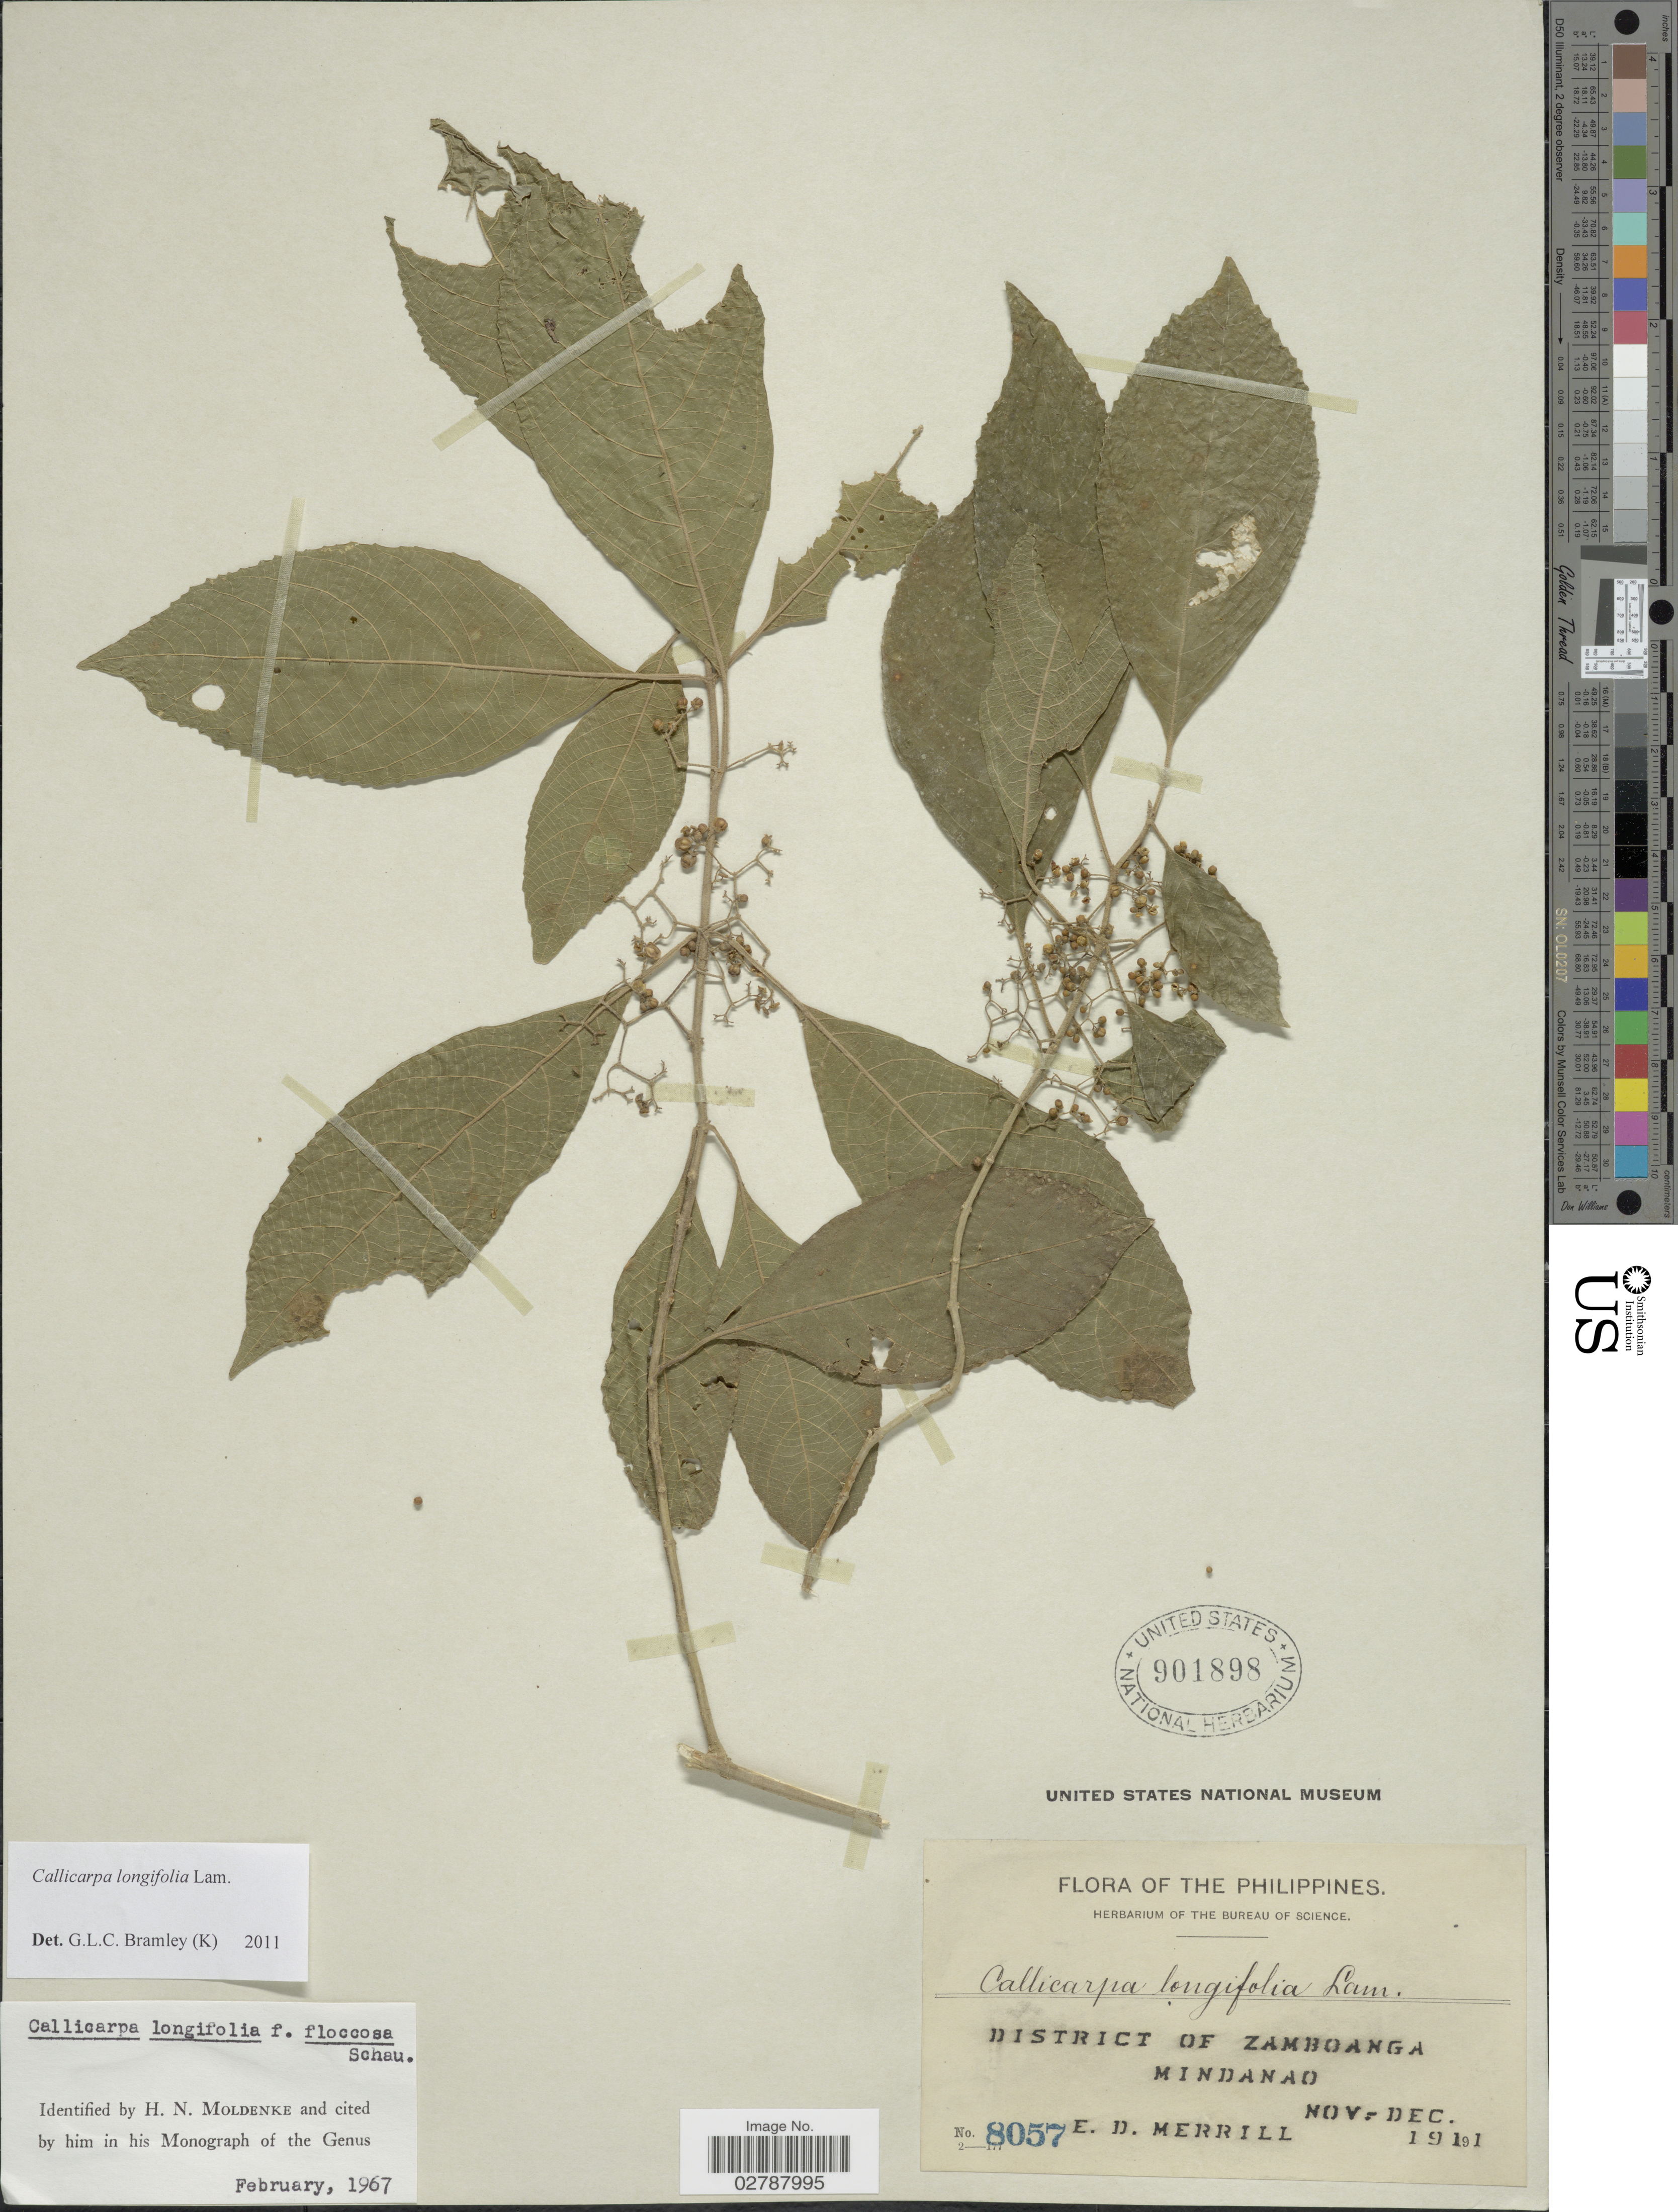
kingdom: Plantae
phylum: Tracheophyta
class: Magnoliopsida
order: Lamiales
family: Lamiaceae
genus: Callicarpa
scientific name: Callicarpa longifolia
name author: Lam.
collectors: E. D. Merrill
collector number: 8057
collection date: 1911-11/1911-12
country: Philippines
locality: District of Zamboanga, Mindanao.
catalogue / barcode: US 901898